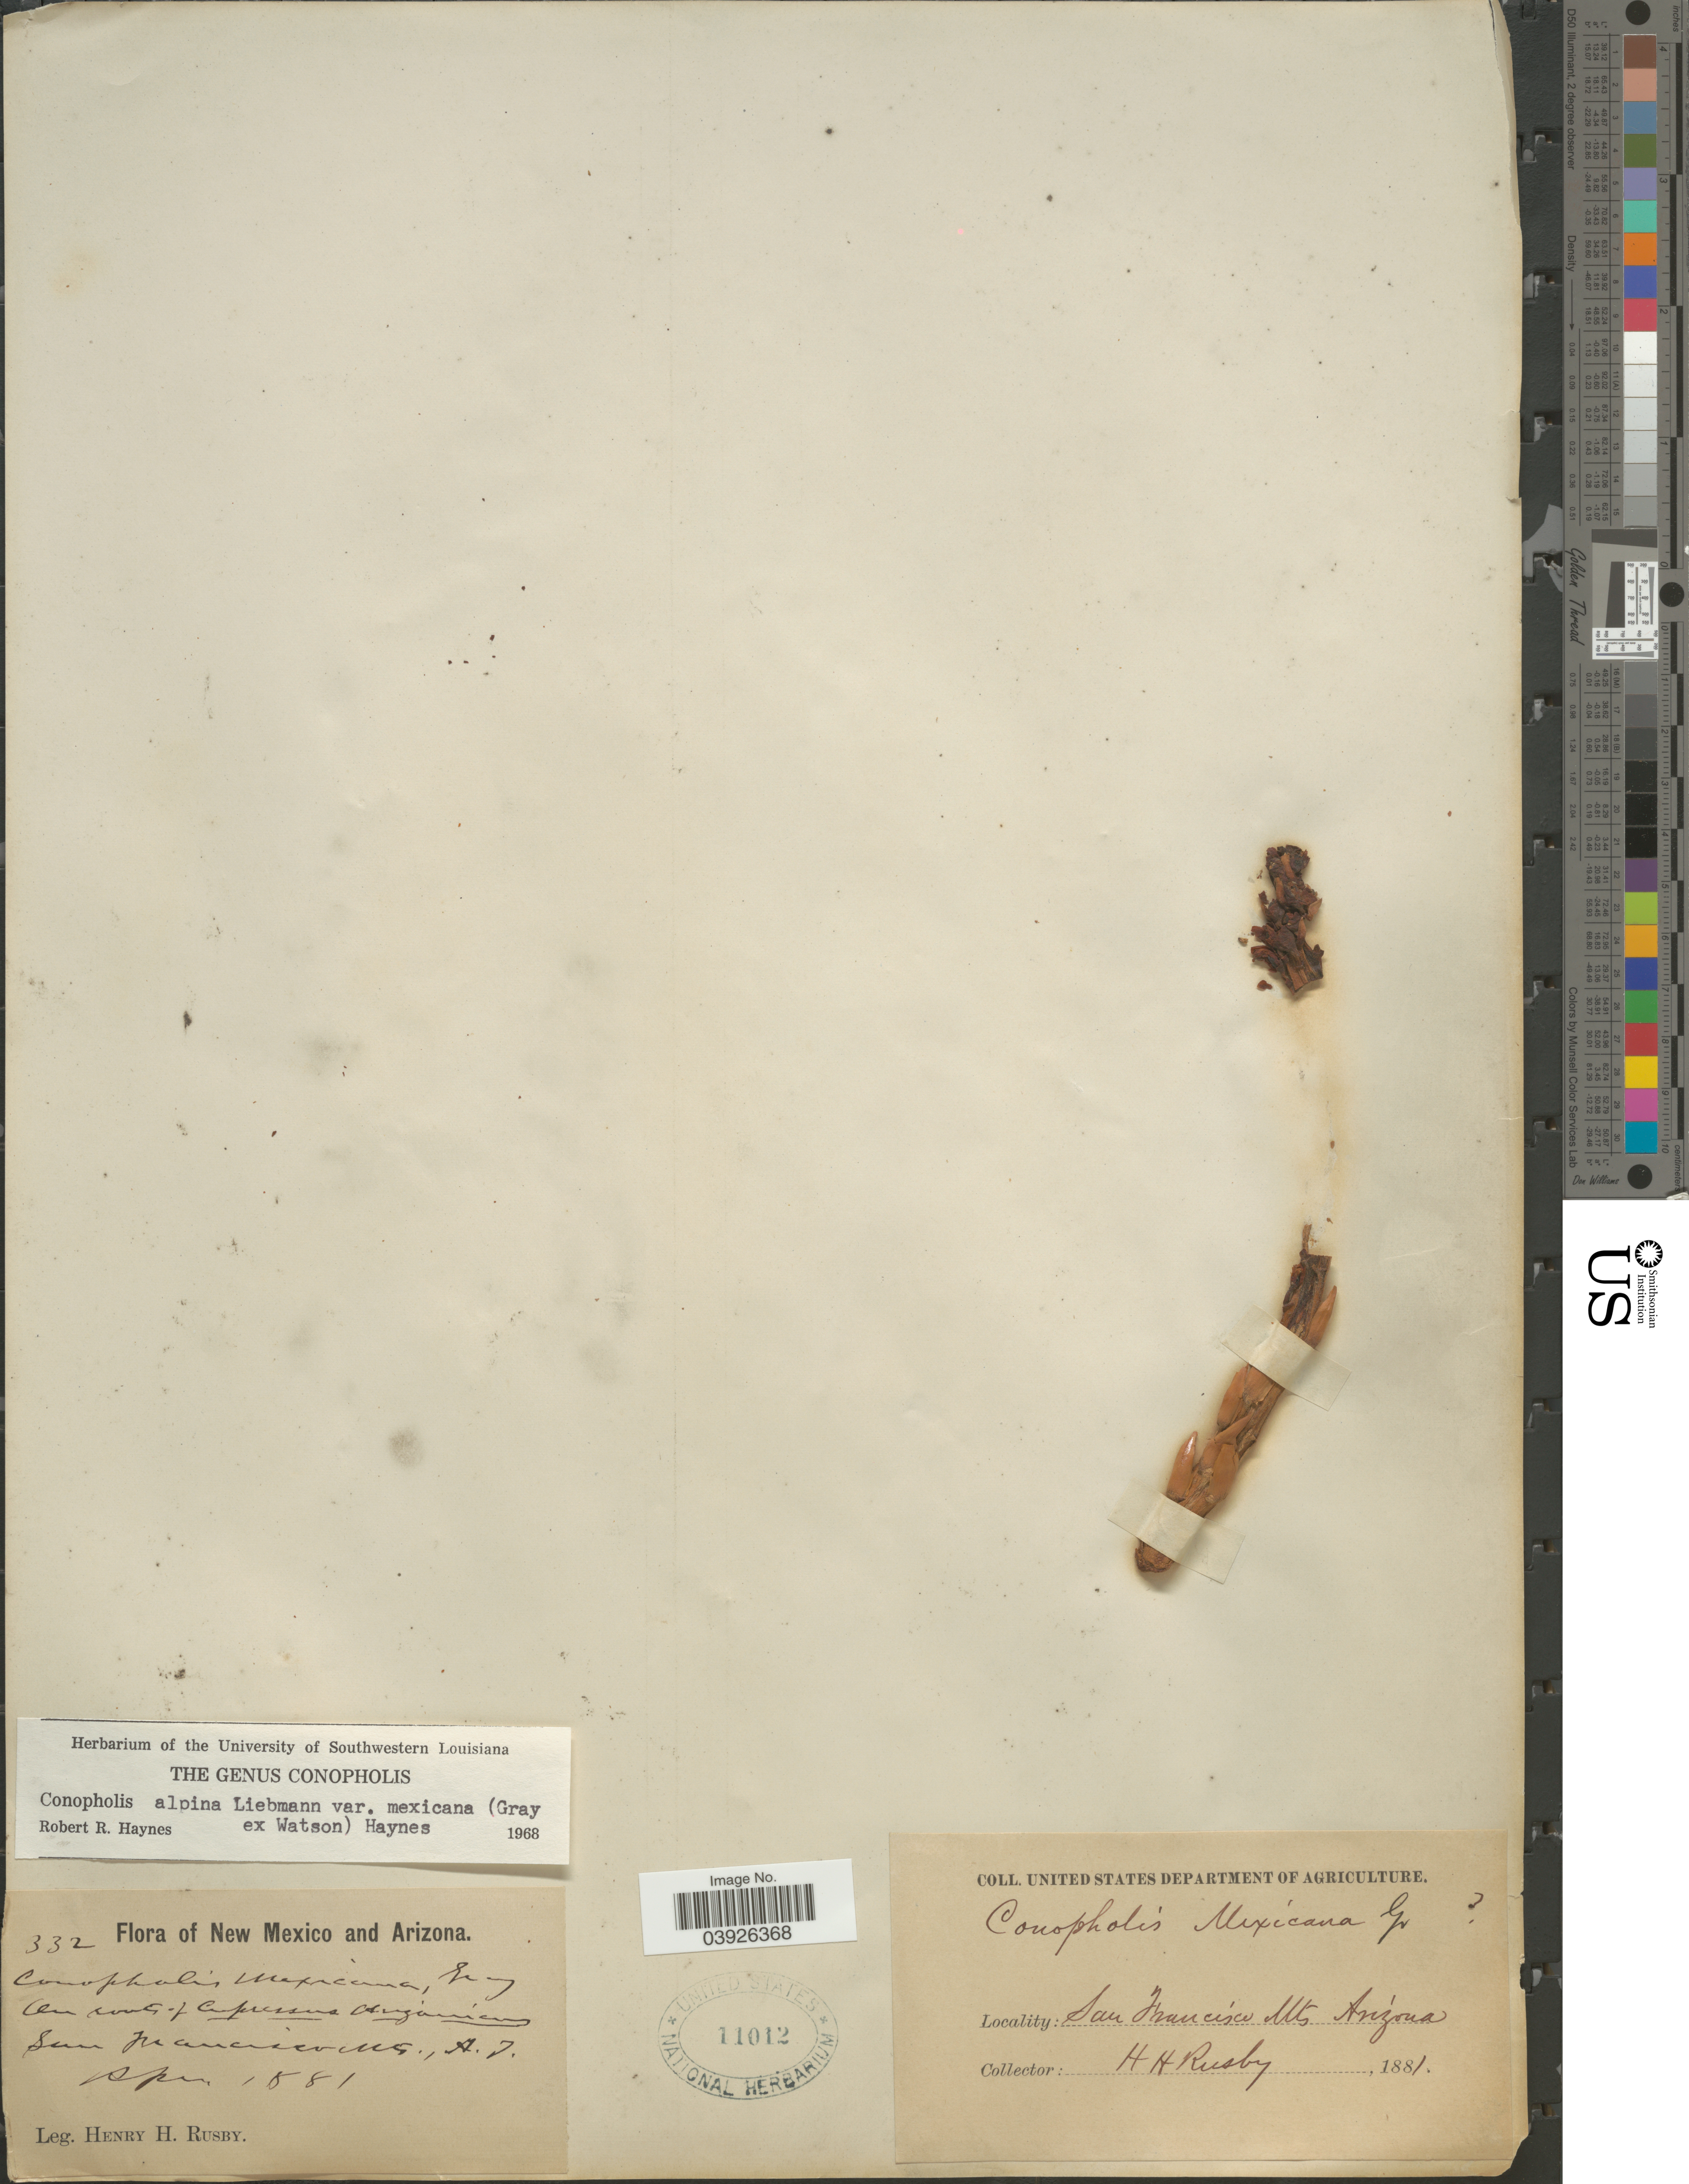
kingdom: Plantae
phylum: Tracheophyta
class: Magnoliopsida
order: Lamiales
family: Orobanchaceae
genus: Conopholis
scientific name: Conopholis alpina var. mexicana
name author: (A. Gray ex S. Watson) R.R. Haynes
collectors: H. H. Rusby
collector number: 332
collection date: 1881-04-17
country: United States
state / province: Arizona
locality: San Francisco Mts.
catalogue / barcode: US 11012